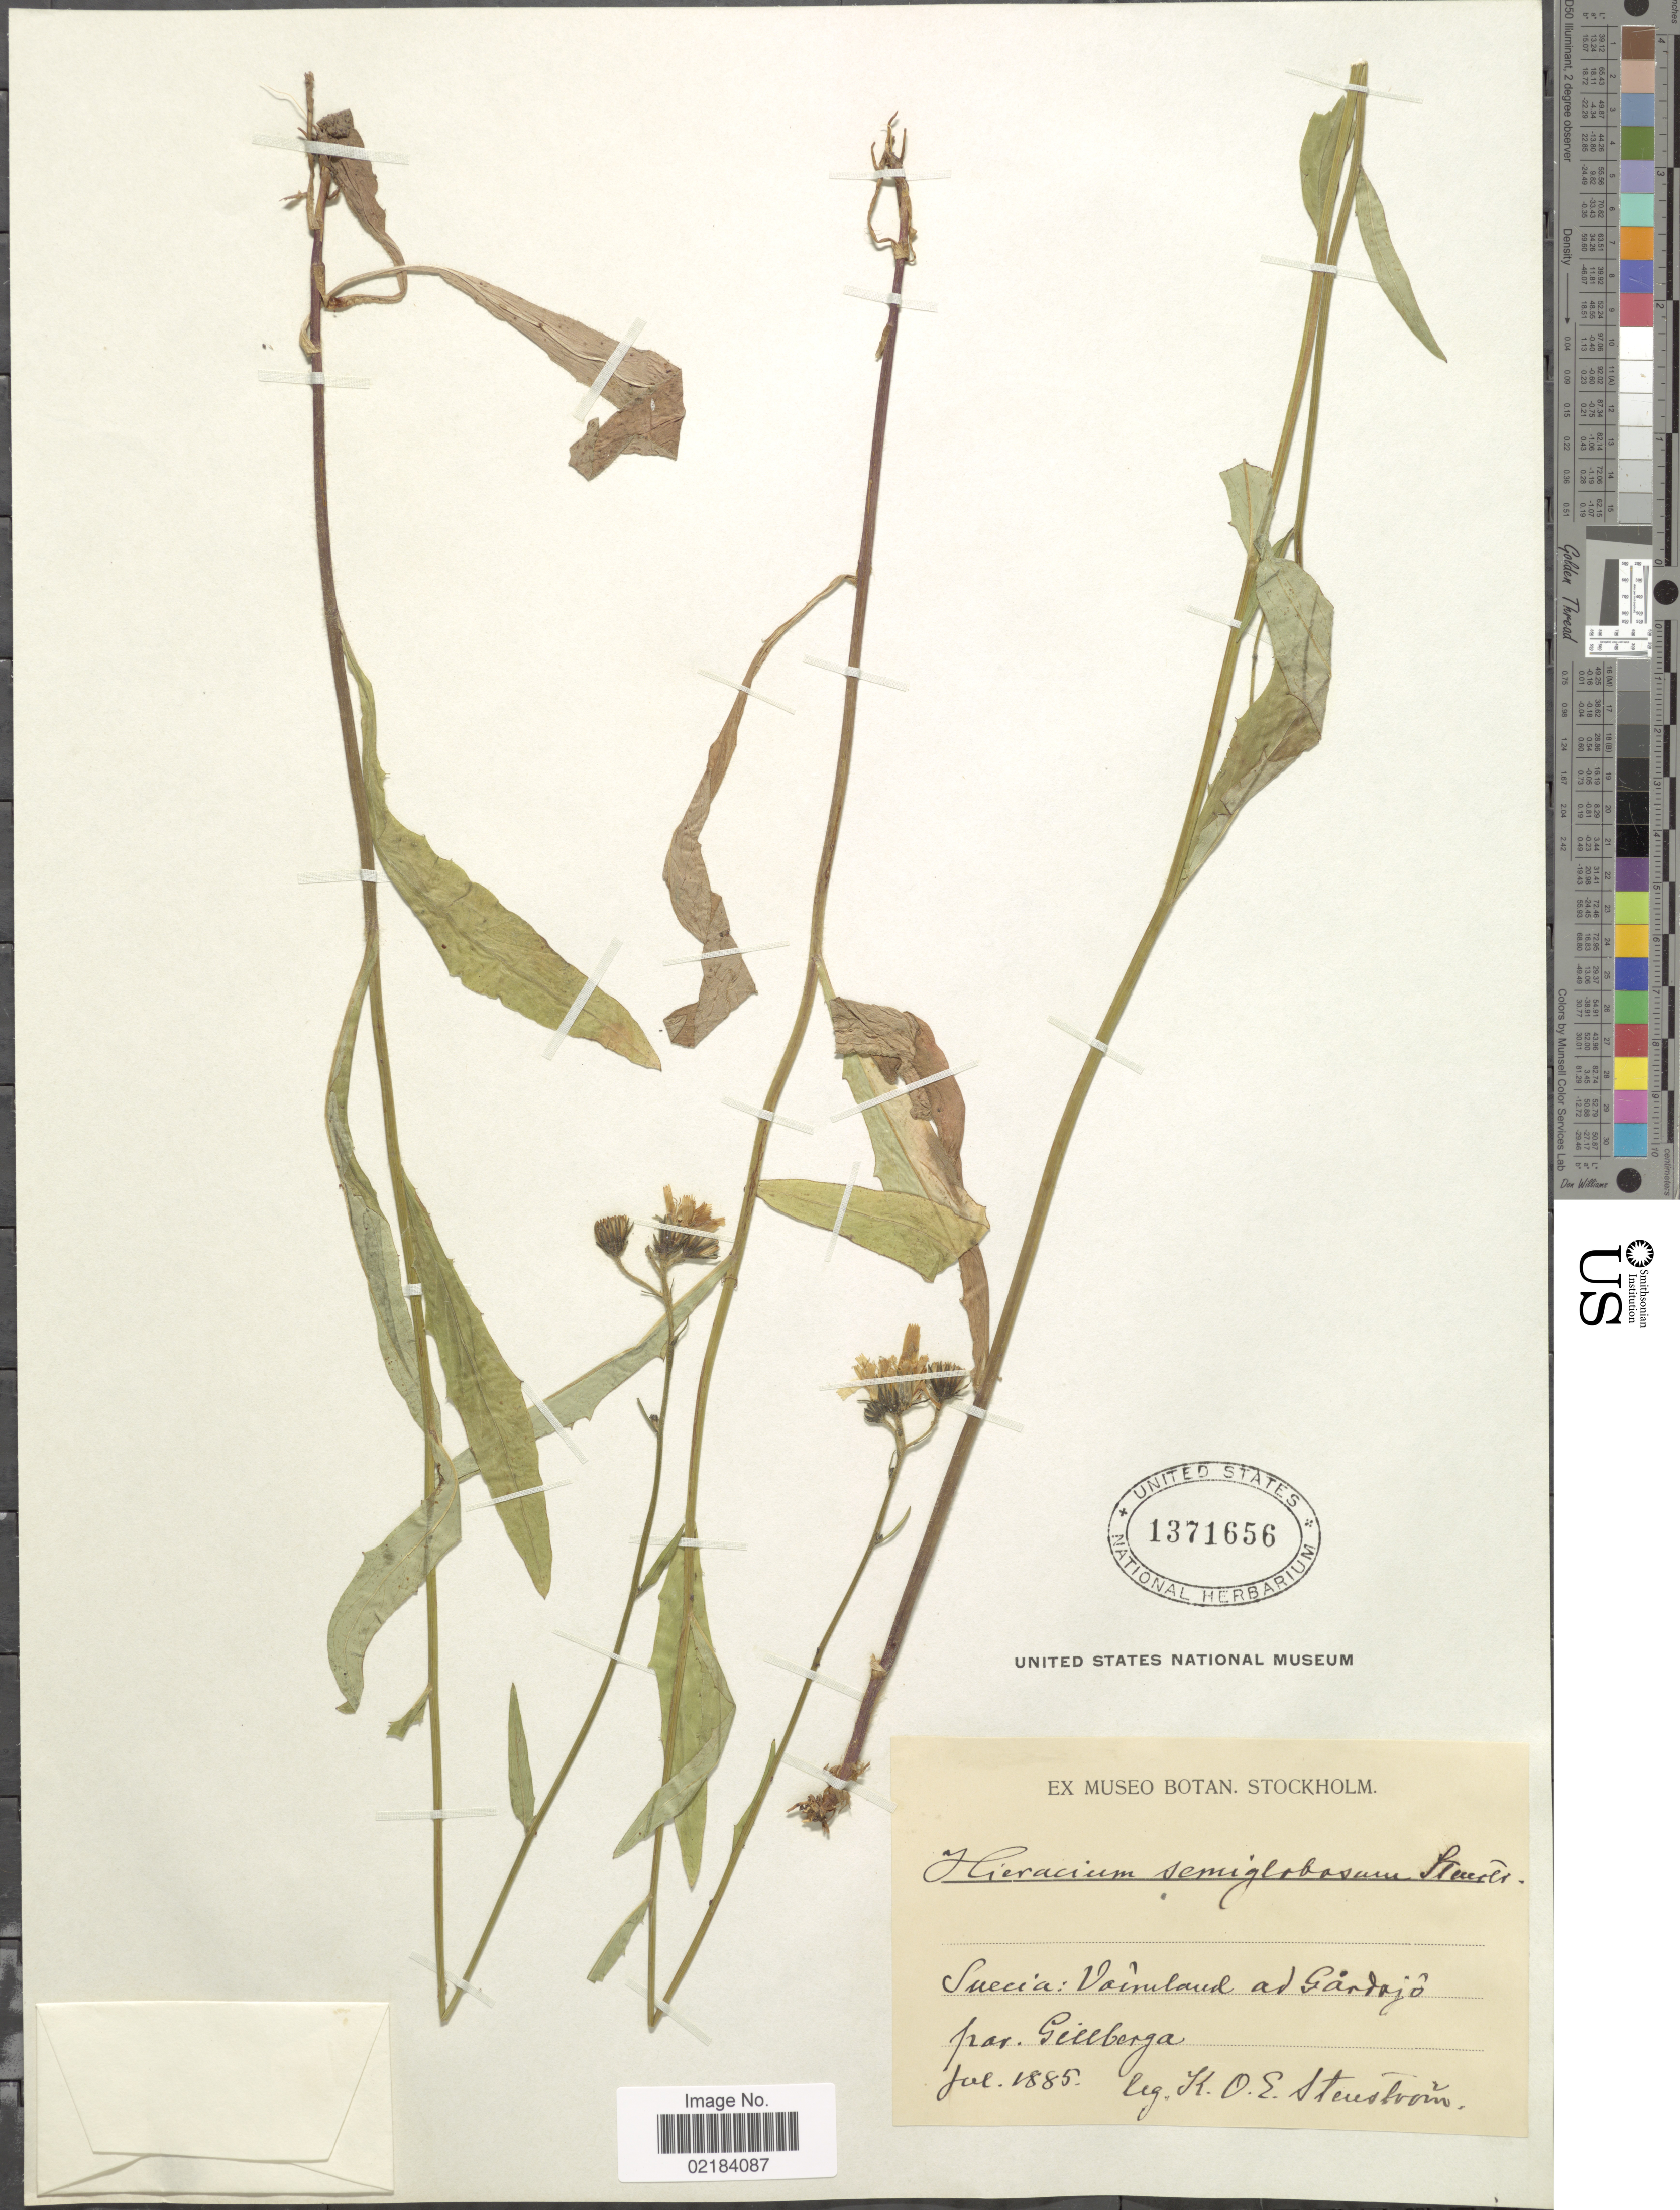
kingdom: Plantae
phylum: Tracheophyta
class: Magnoliopsida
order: Asterales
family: Asteraceae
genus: Hieracium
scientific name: Hieracium semiglobosum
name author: Stenstr. ex Dahlst.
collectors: K. O. E. Stenström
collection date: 1882-07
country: Sweden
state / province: Varmland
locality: Varmland ad Gårdsjö par. Gillberga.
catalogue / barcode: US 1371656